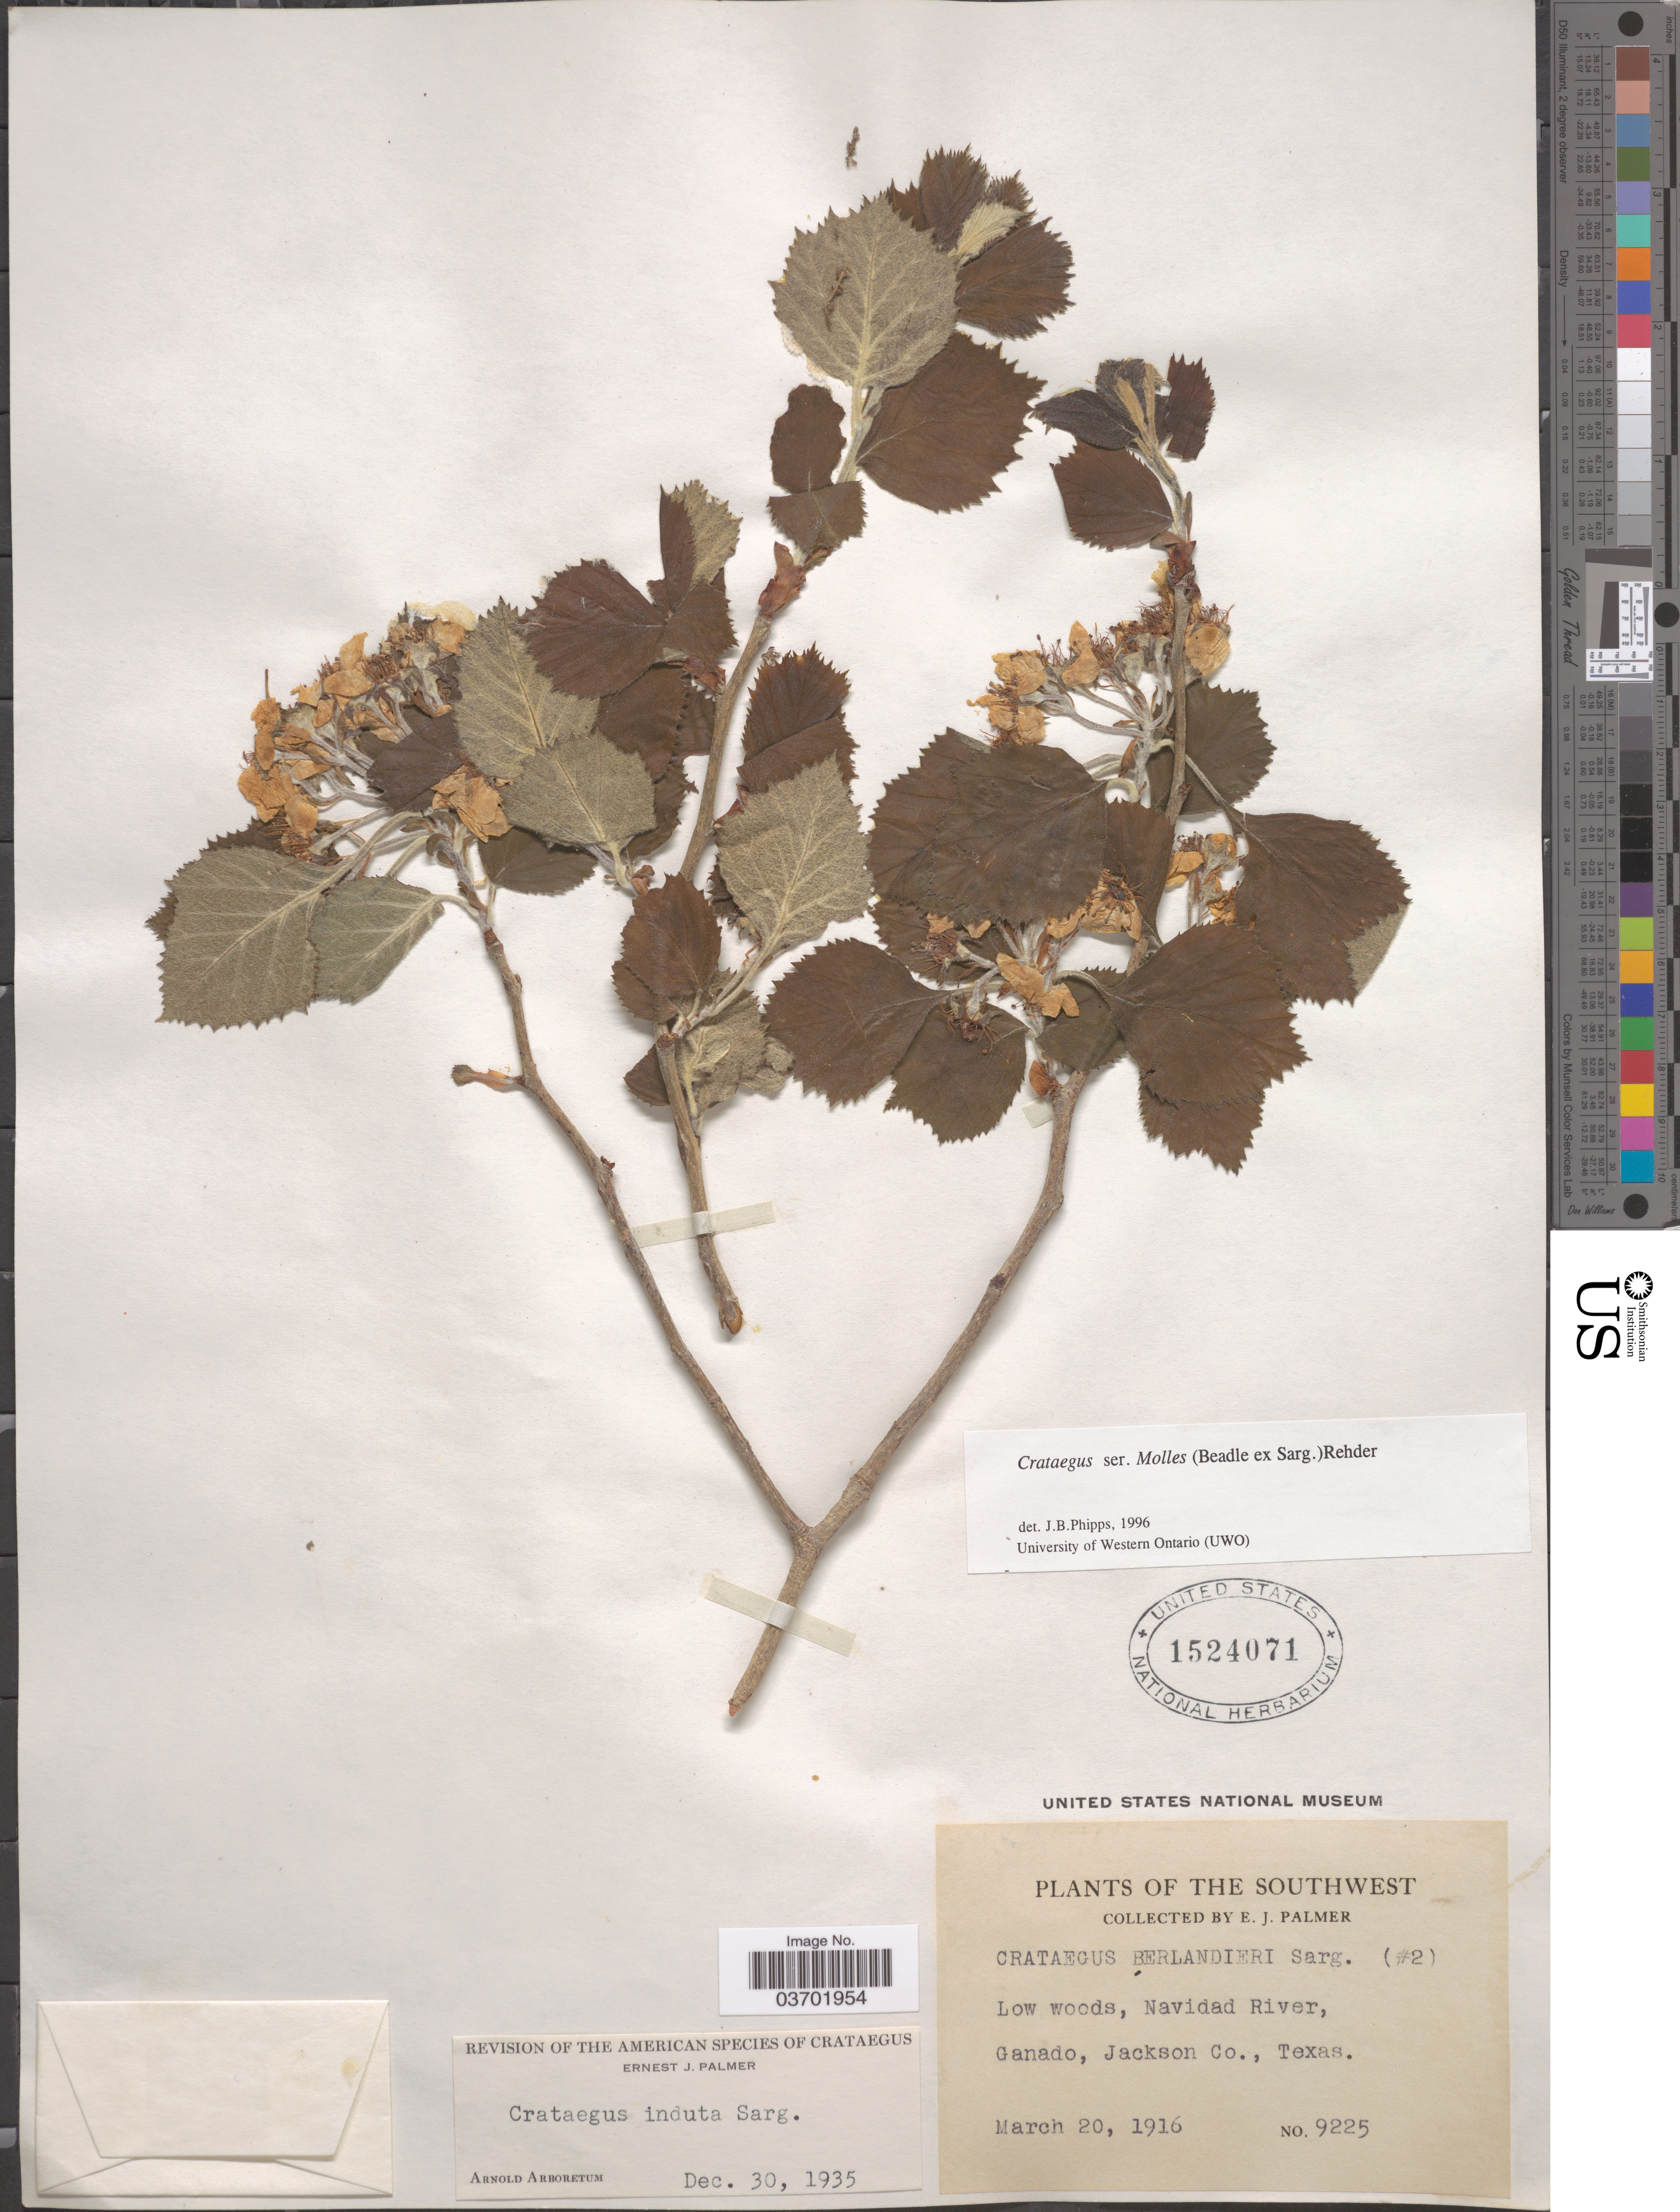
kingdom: Plantae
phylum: Tracheophyta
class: Magnoliopsida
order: Rosales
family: Rosaceae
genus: Crataegus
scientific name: Crataegus texana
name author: Buckley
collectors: E. J. Palmer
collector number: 9225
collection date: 1916-03-20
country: United States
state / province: Texas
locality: Southwest. Navidad River, Ganado, Jackson Co.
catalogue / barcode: US 1524071